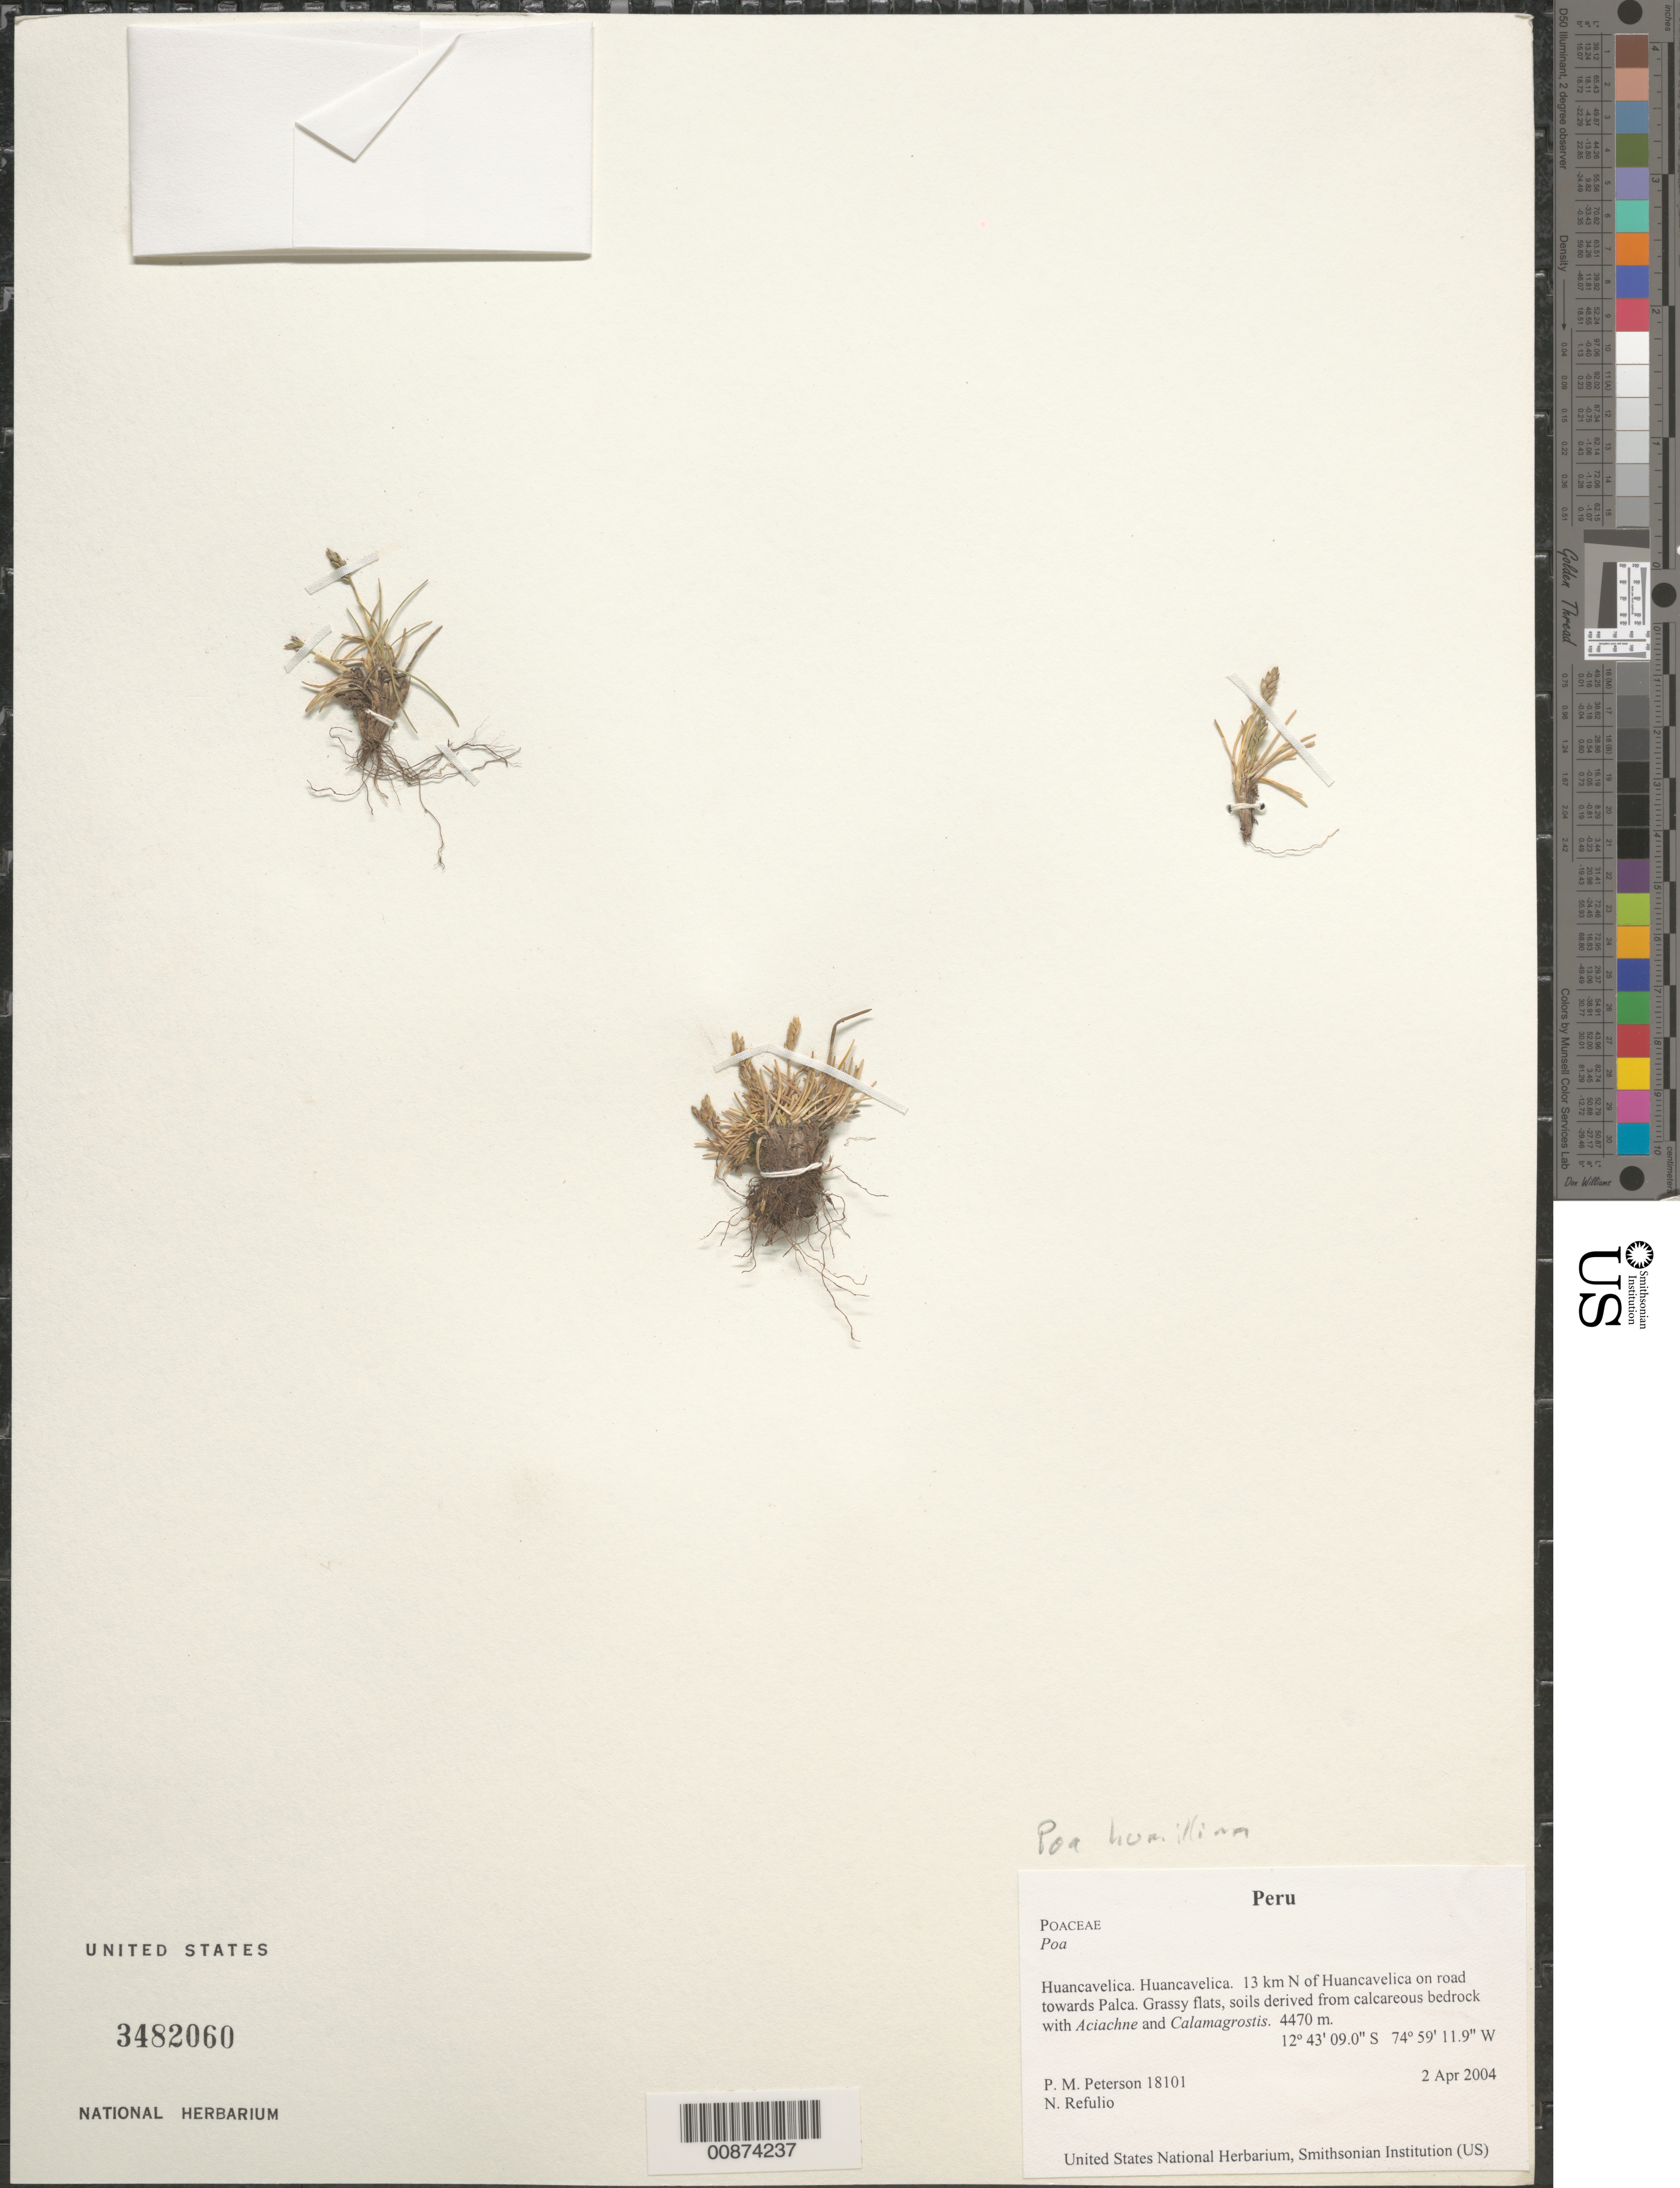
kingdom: Plantae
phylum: Tracheophyta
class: Liliopsida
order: Poales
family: Poaceae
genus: Poa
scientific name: Poa humillima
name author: Pilg.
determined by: Soreng, Robert J., Research Associate (BOT), Smithsonian Institution - National Museum of Natural History (UNITED STATES)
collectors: P. M. Peterson & N. Refulio-Rodríguez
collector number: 18101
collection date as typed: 02 Apr 2004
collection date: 2004-04-02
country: Peru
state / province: Huancavelica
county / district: Huancavelica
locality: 13 km N of Huancavelica on road towards Palca. Grassy flats, soils derived from calcareous bedrock with Aciachne and Calamagrostis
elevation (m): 4470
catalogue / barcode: US 3482060